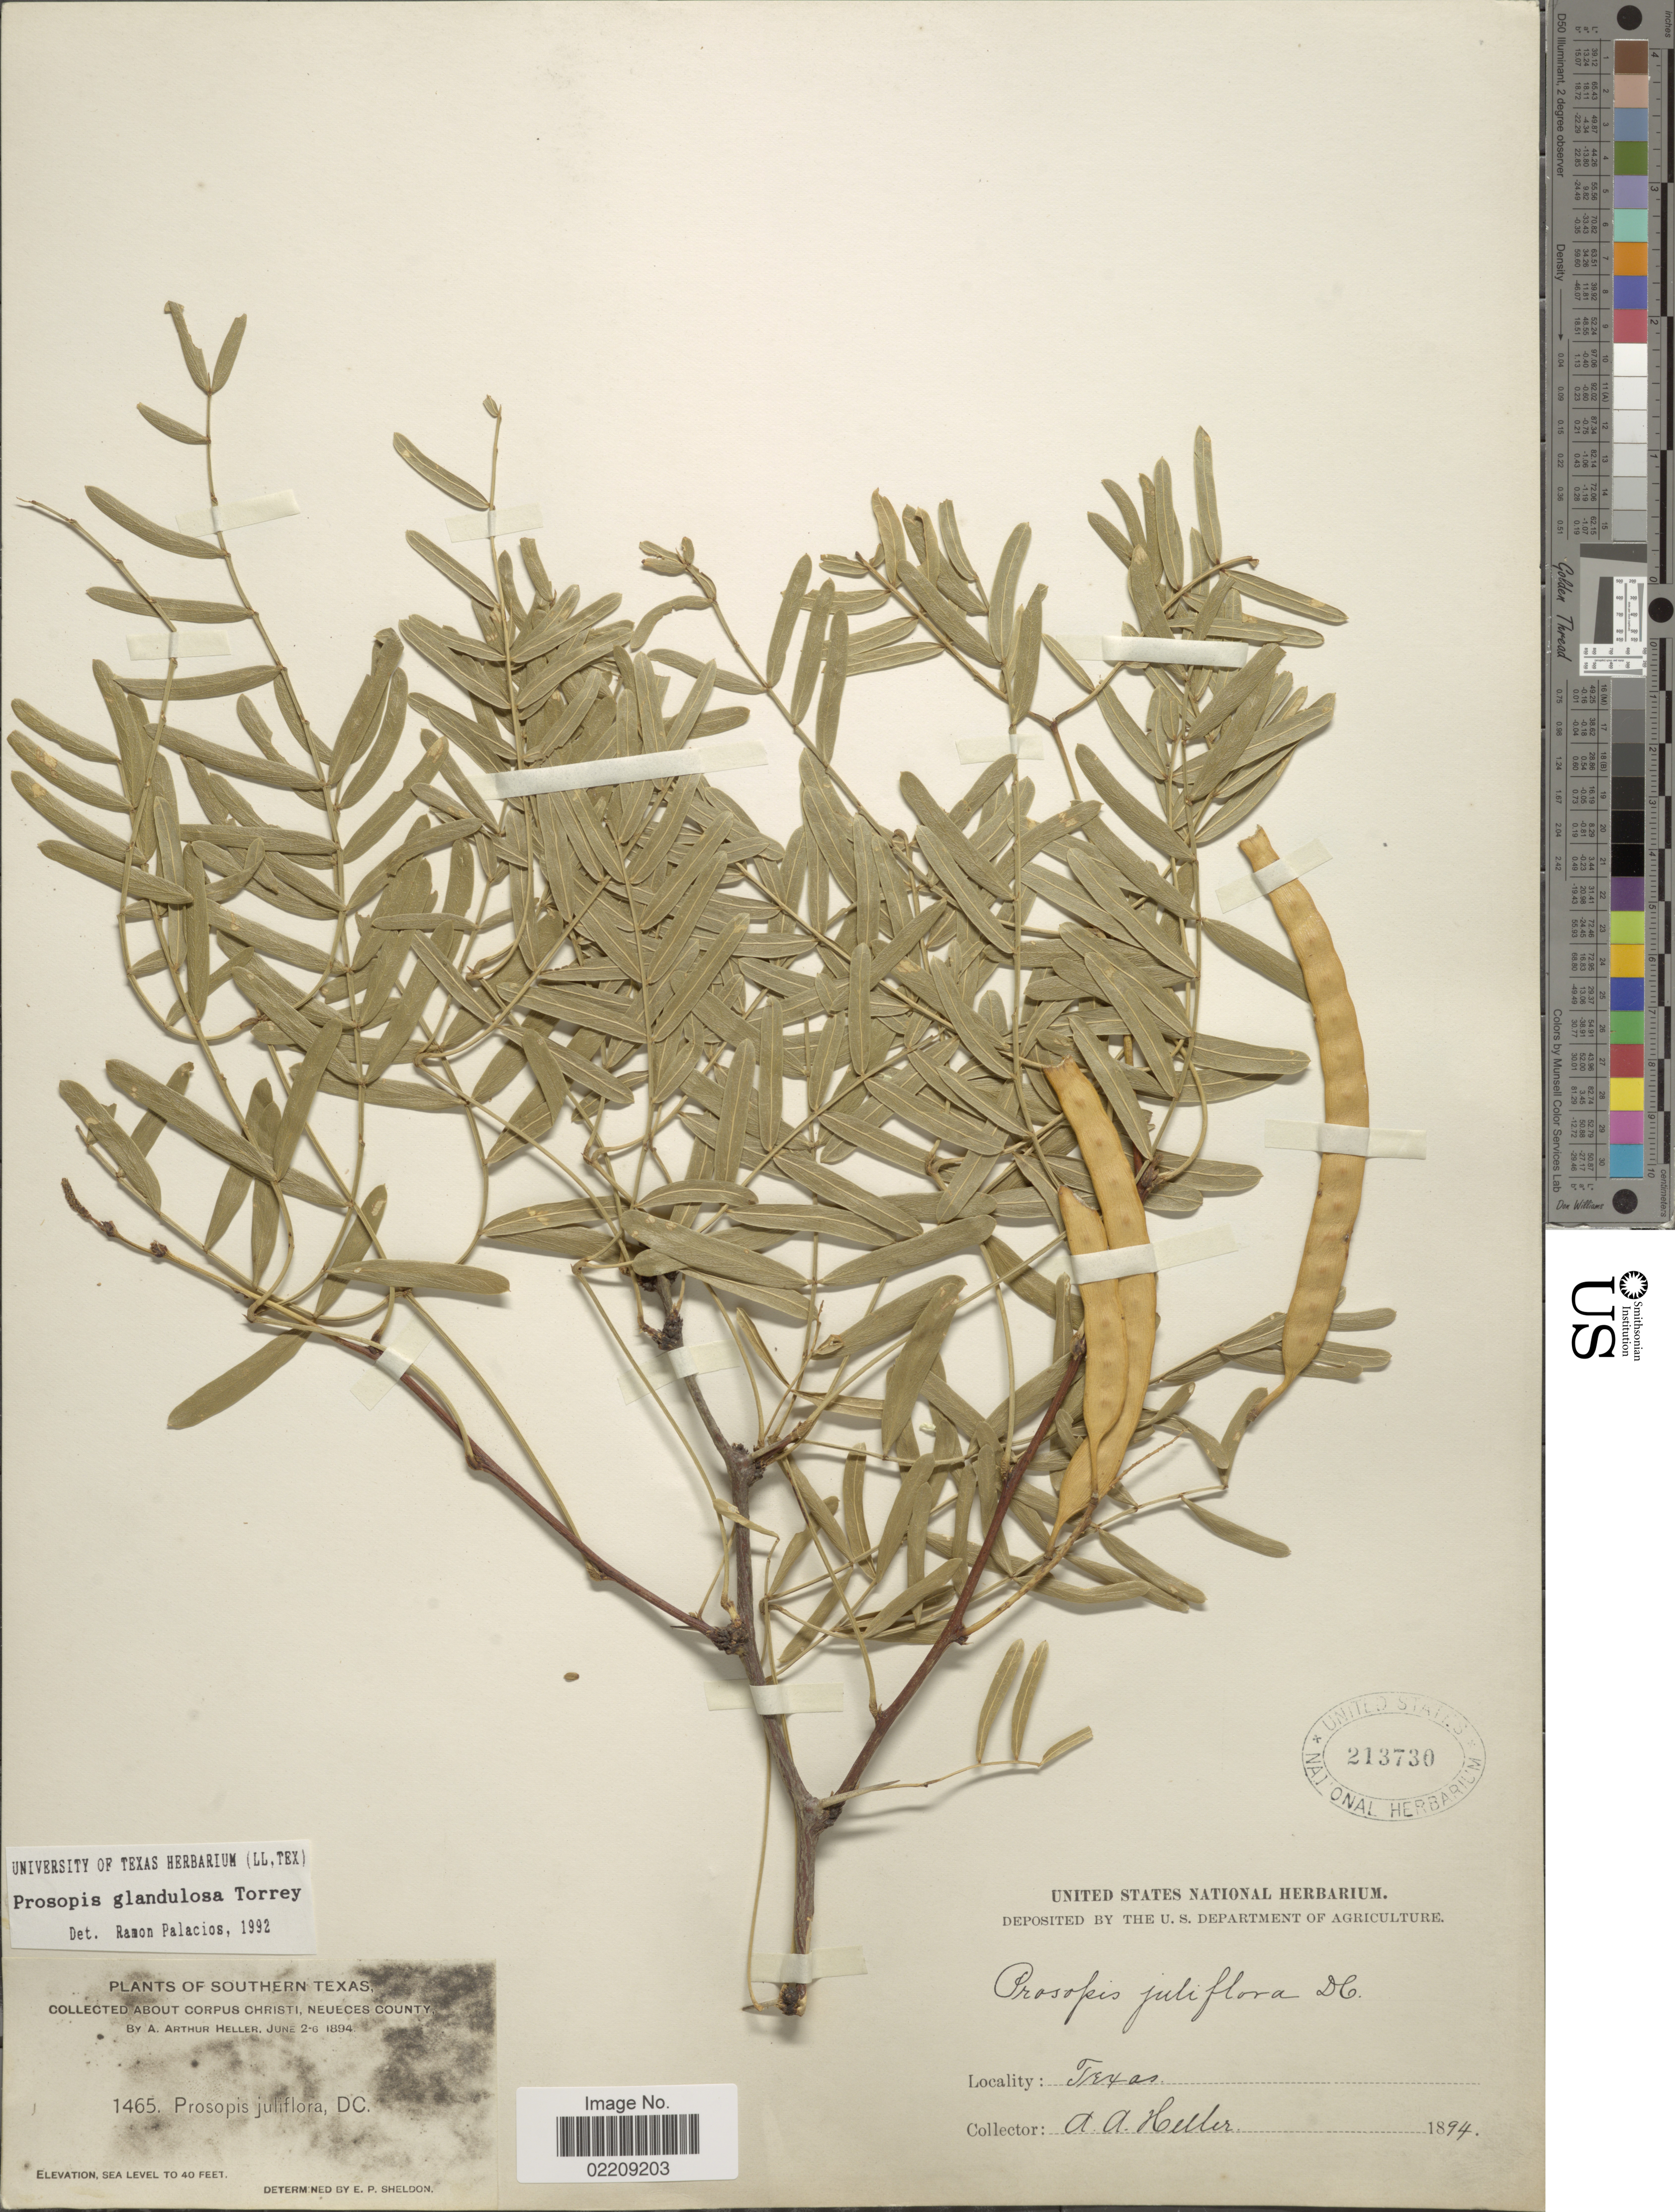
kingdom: Plantae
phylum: Tracheophyta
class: Magnoliopsida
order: Fabales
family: Fabaceae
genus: Neltuma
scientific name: Neltuma glandulosa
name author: (Torr.) Britton & Rose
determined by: Strong, Mark T., (BOT), Smithsonian Institution - National Museum of Natural History (UNITED STATES)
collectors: A. A. Heller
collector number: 1465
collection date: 1894-06-02/1894-06-06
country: United States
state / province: Texas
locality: Southern Texas, Albout Corpus Christi, Neueces County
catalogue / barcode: US 213730